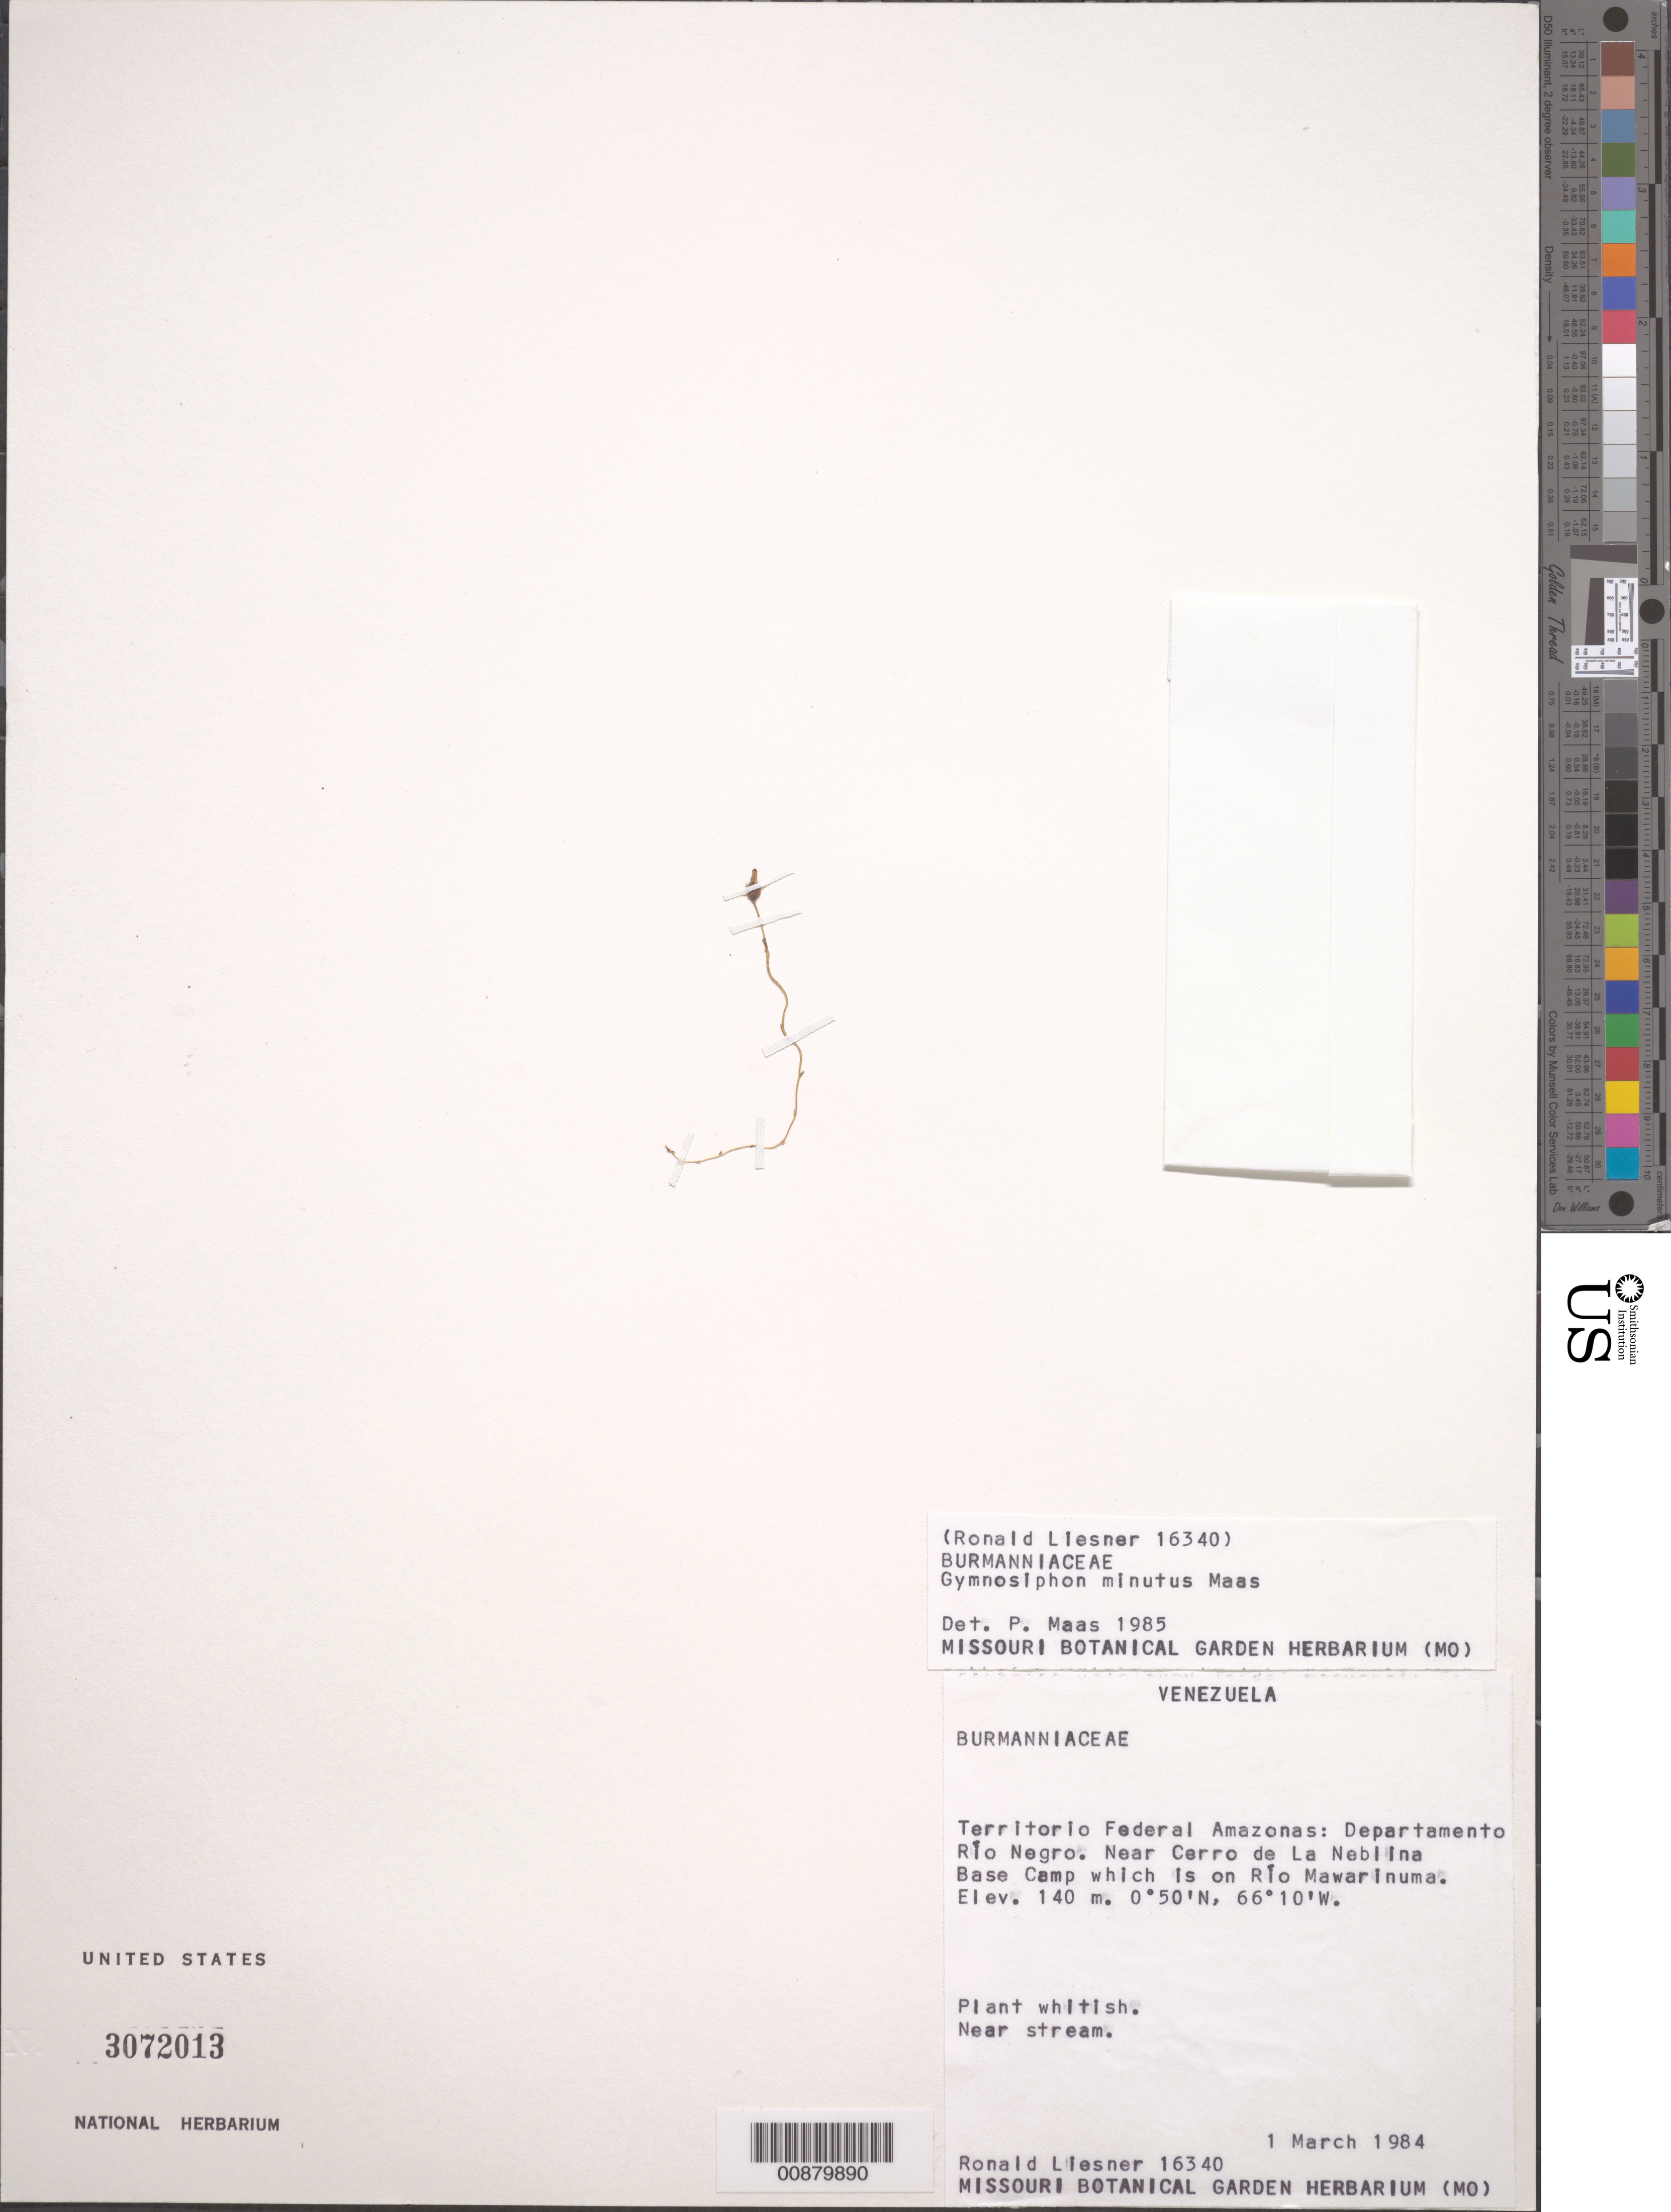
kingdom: Plantae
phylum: Tracheophyta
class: Liliopsida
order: Dioscoreales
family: Burmanniaceae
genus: Gymnosiphon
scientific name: Gymnosiphon minutus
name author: Snelders & Maas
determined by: Maas, Paul J. M.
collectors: R. L. Liesner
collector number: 16340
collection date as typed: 1-Mar-84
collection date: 1984-03-01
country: Venezuela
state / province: Amazonas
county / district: Río Negro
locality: Cerro de la Neblina Base Camp, Río Mawarinuma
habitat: Near stream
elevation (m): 140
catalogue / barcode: US 3072013